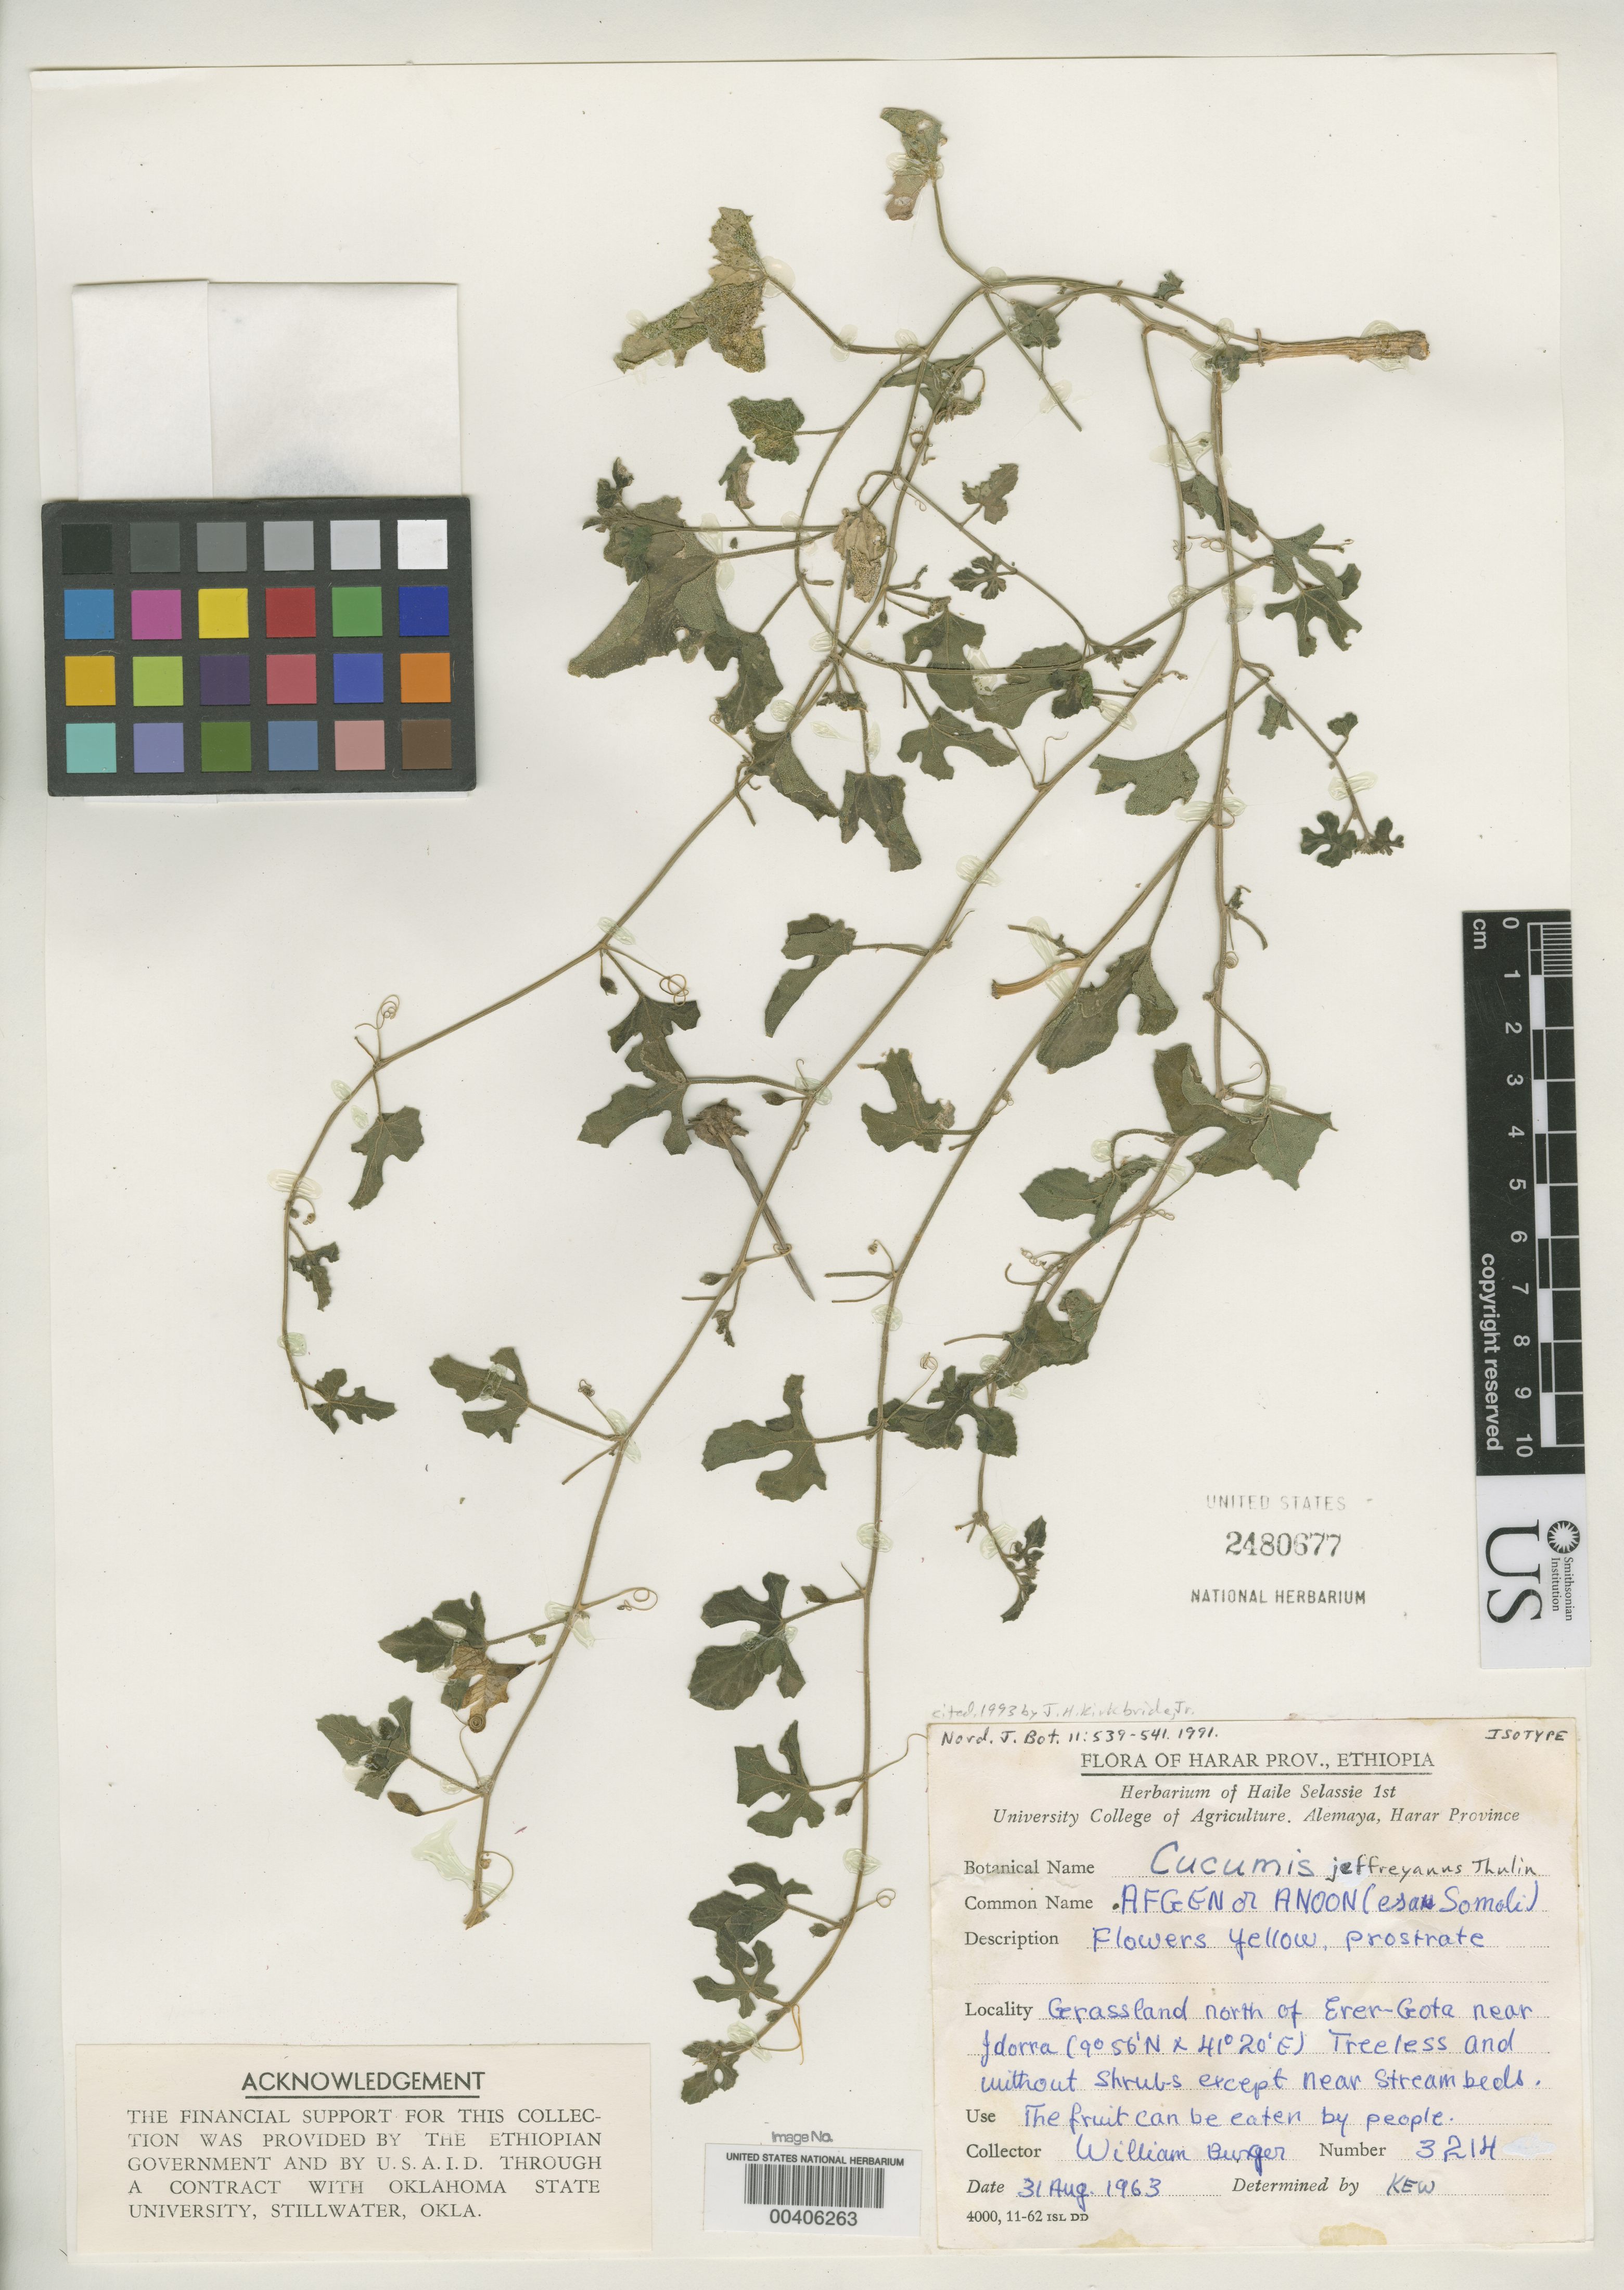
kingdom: Plantae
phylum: Tracheophyta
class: Magnoliopsida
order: Cucurbitales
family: Cucurbitaceae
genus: Cucumis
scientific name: Cucumis jeffreyanus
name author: Thulin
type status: Isotype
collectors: W. Burger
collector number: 3214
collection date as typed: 31 Aug 1963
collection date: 1963-08-31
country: Ethiopia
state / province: Harari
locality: Grassland N of Erer-gota near Jdorra.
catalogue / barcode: US 2480677